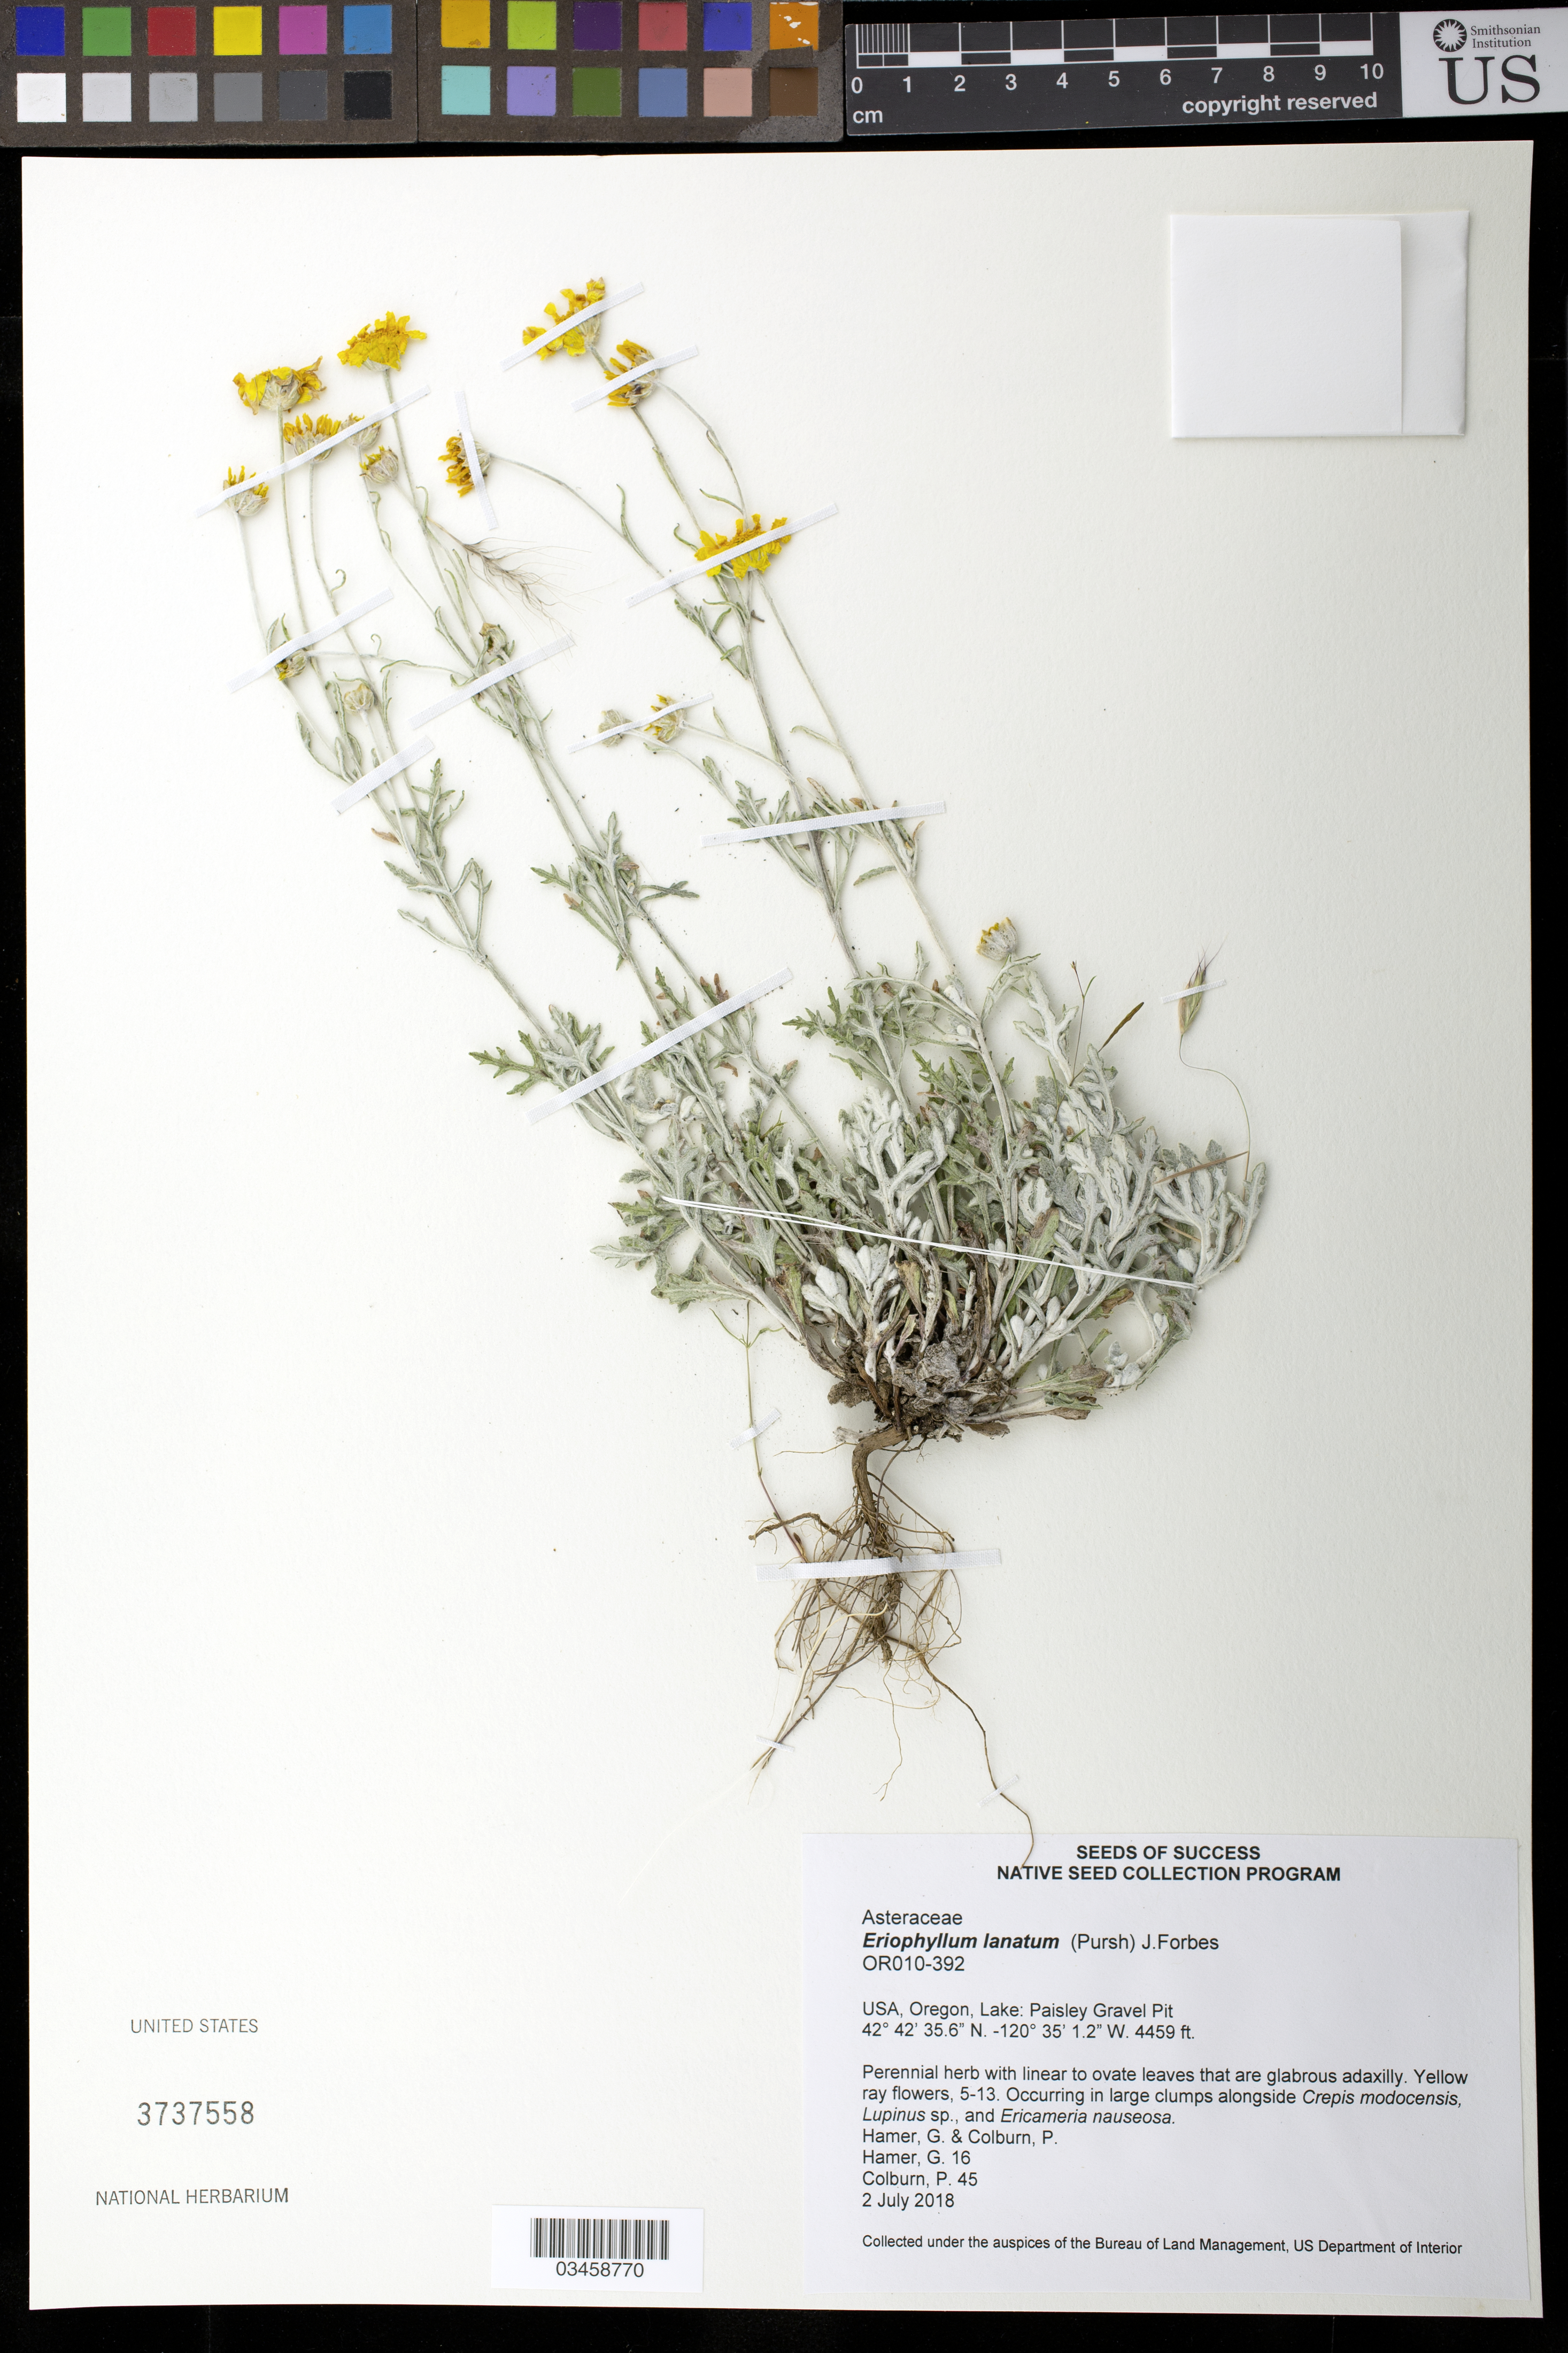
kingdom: Plantae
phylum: Tracheophyta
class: Magnoliopsida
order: Asterales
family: Asteraceae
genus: Eriophyllum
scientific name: Eriophyllum lanatum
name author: (Pursh) J. Forbes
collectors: G. Hamer & P. Colburn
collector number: OR010-392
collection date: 2018-07-02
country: United States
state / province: Oregon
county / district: Lake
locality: Paisley Gravel Pit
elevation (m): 1359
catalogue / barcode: US 3737558